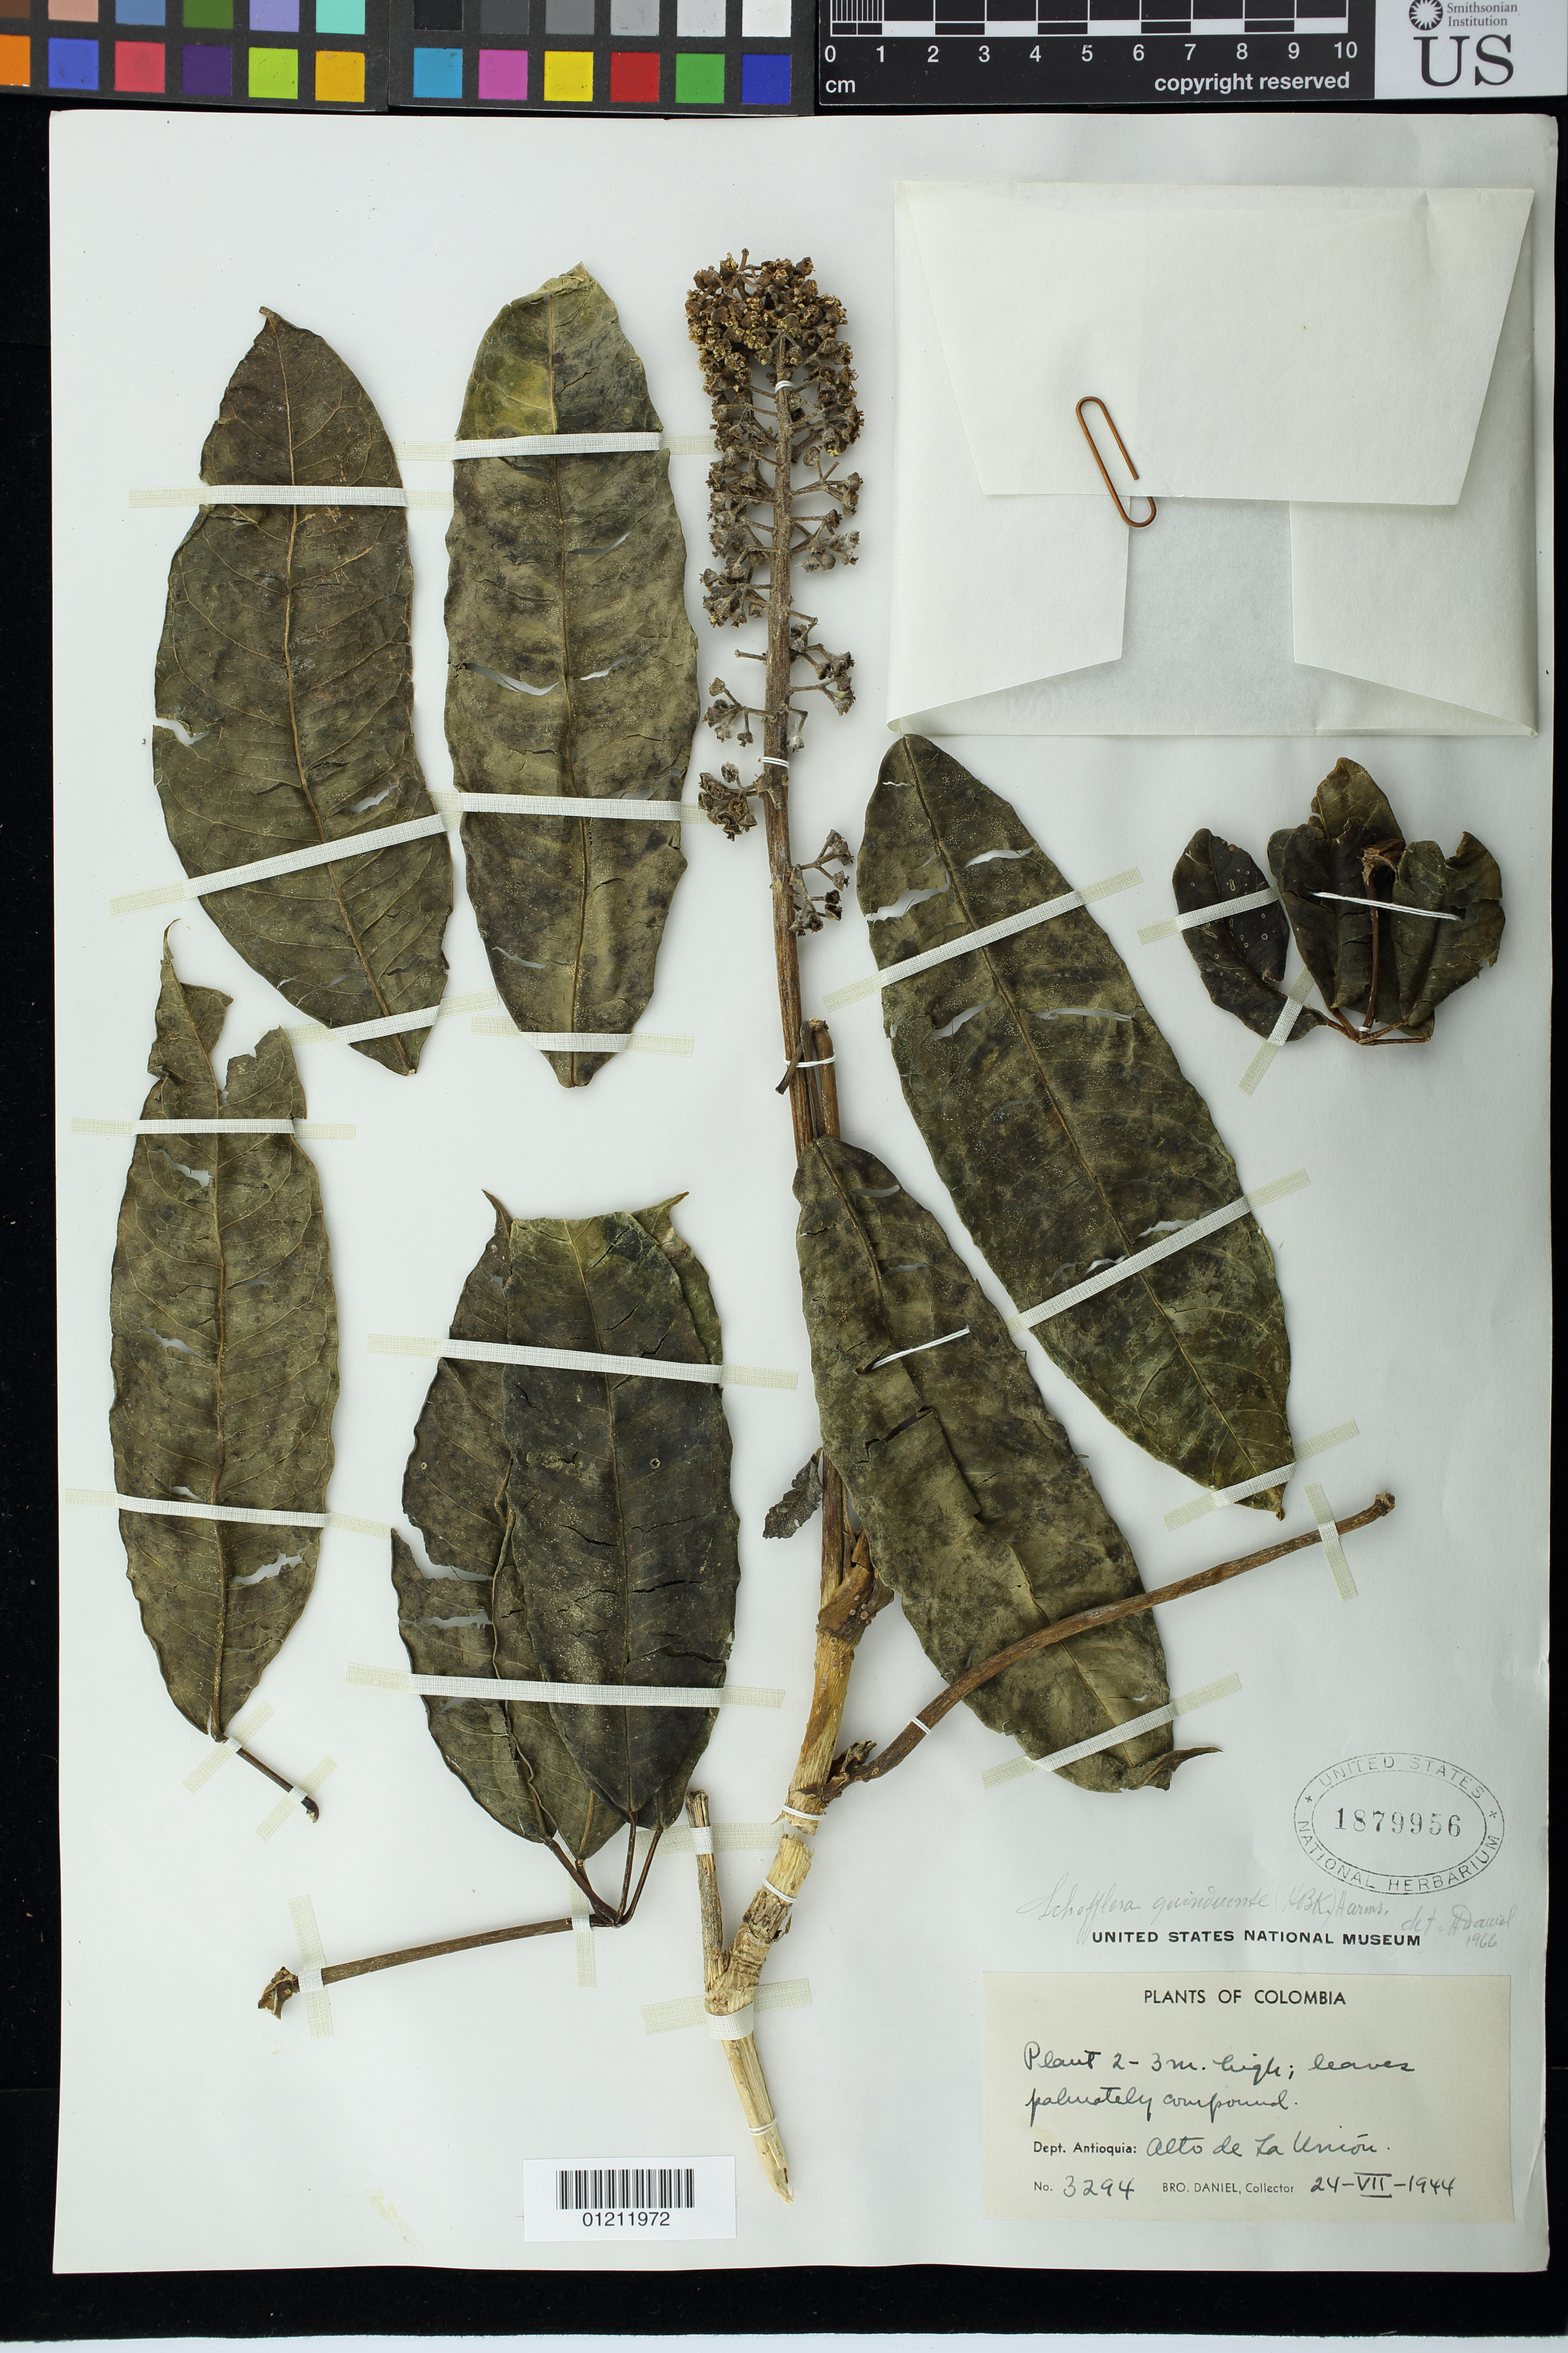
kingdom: Plantae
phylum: Tracheophyta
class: Magnoliopsida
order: Apiales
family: Araliaceae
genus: Schefflera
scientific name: Schefflera quinduensis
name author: (Kunth) Harms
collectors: Bro. Daniel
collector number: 3294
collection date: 1944-07-24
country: Colombia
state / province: Antioquia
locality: Alto de La Unión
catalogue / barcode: US 1879956